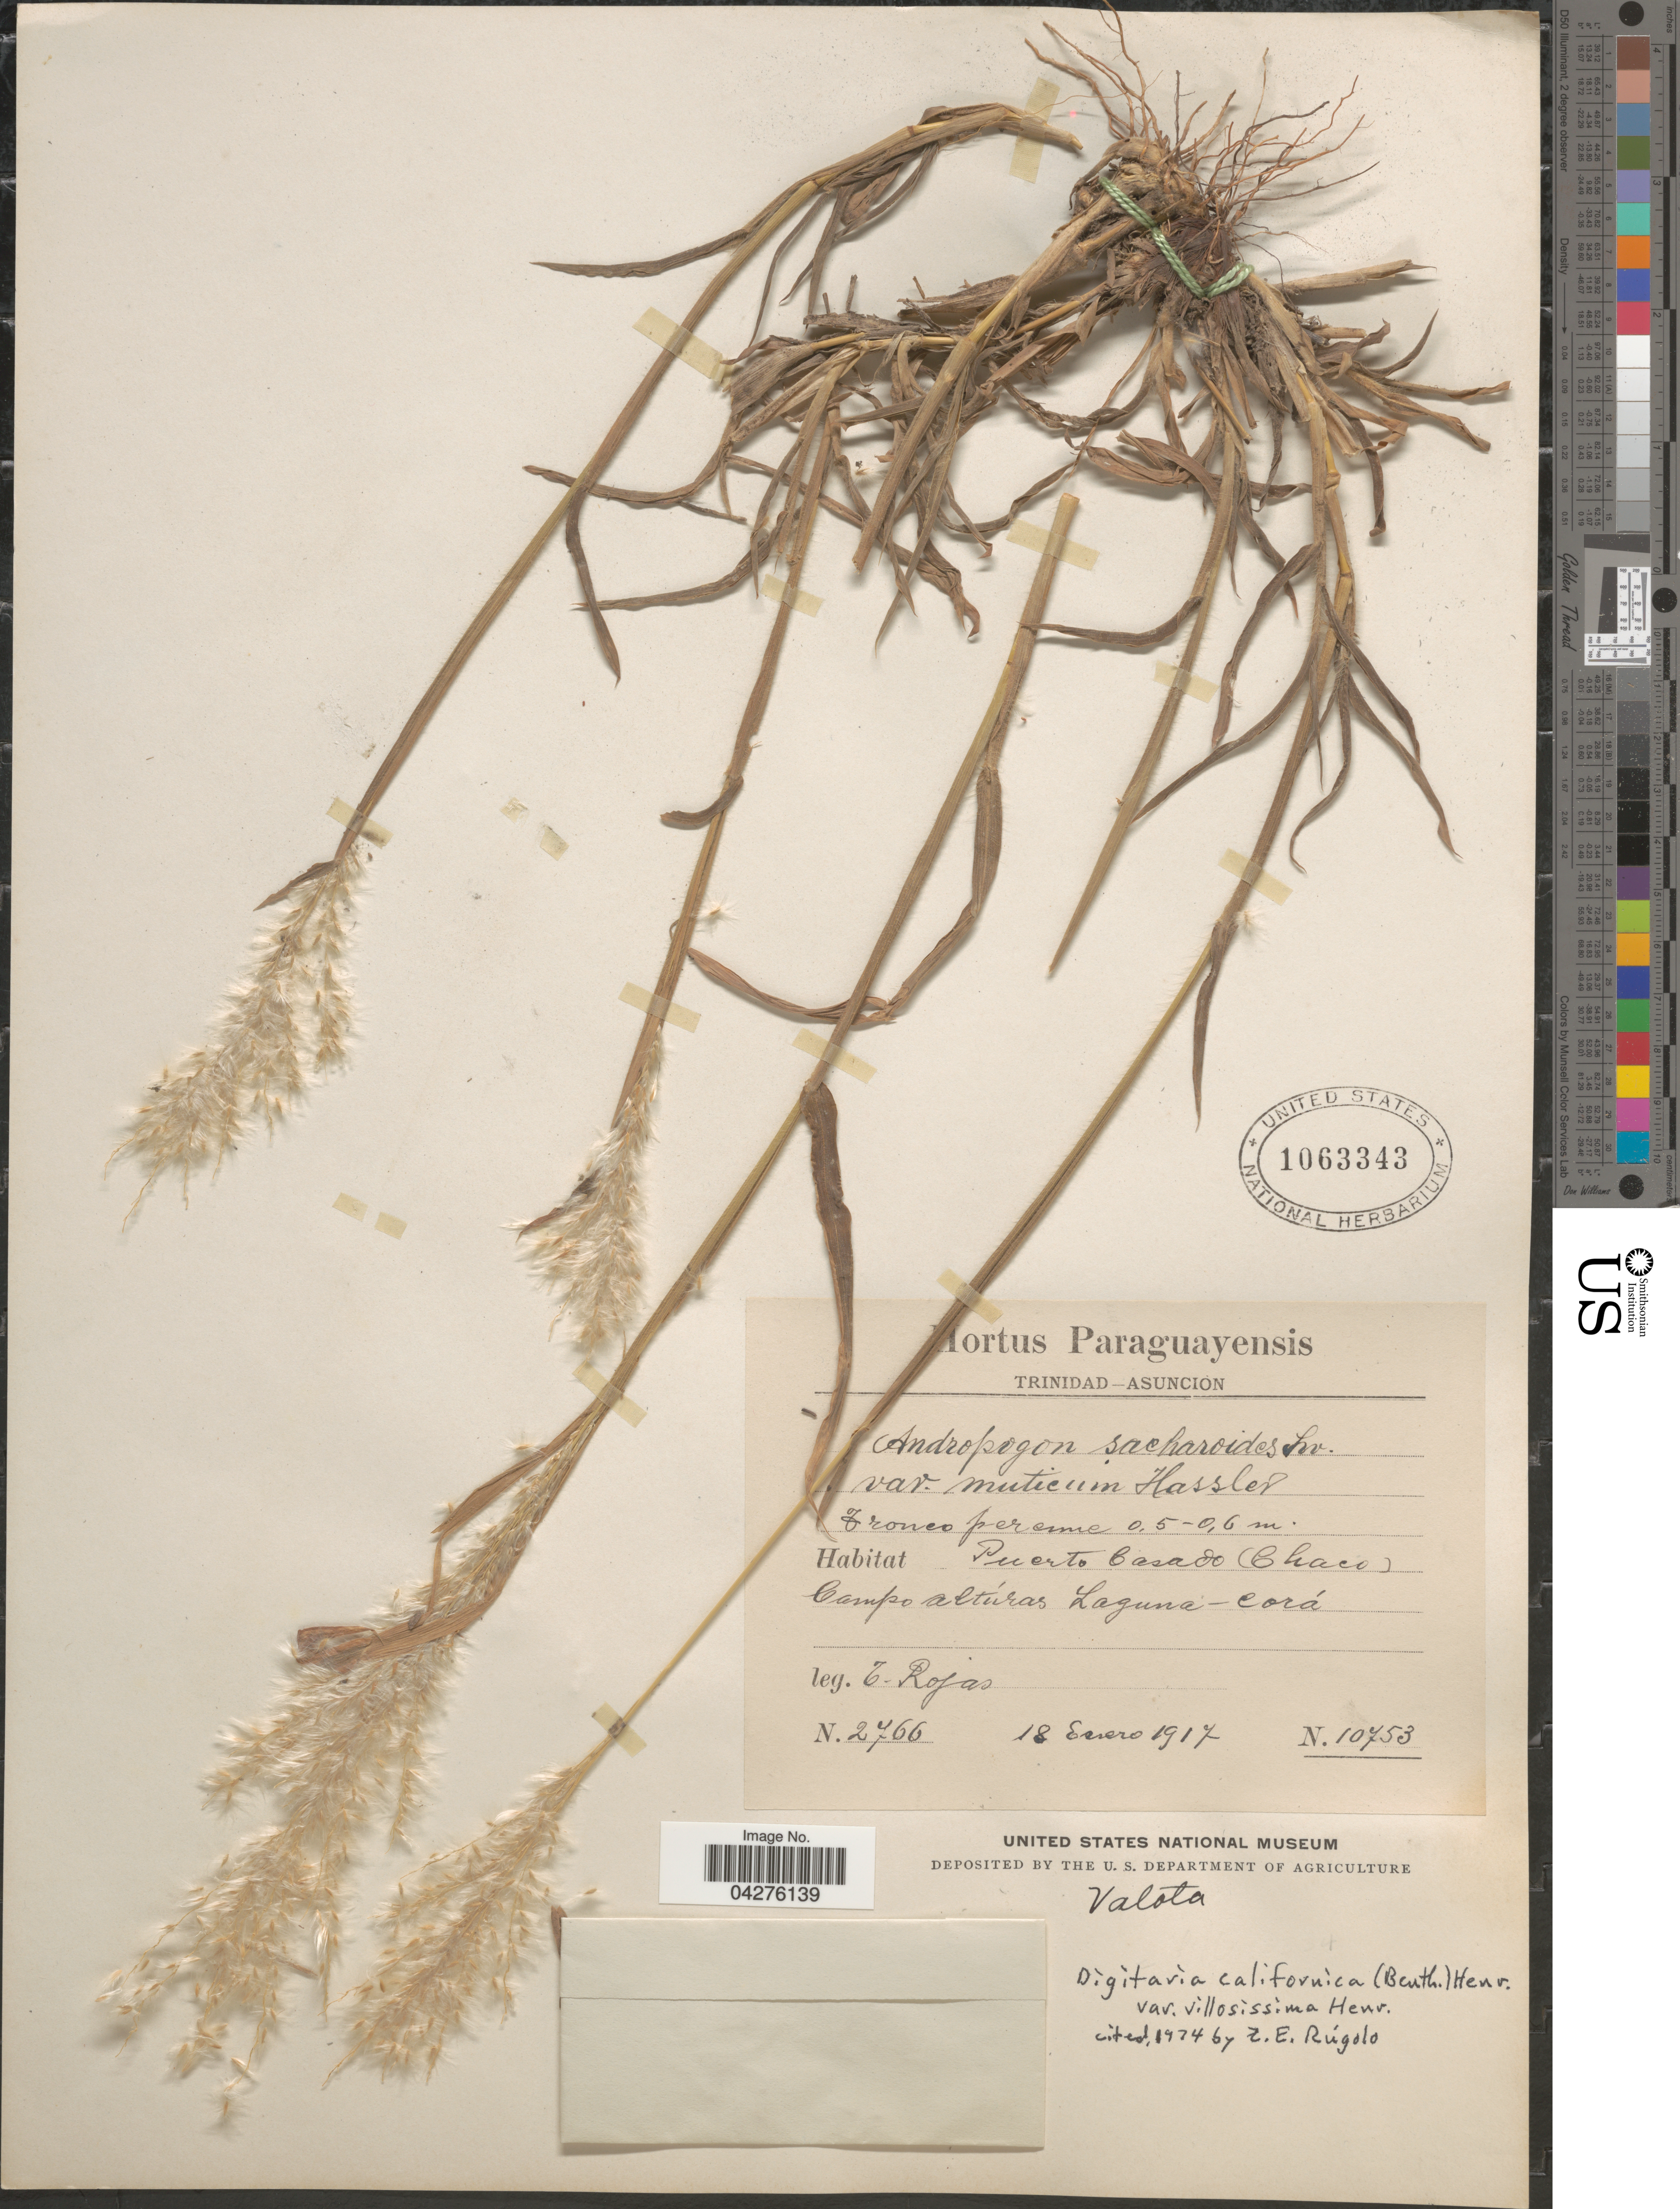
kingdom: Plantae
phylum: Tracheophyta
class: Liliopsida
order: Poales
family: Poaceae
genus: Digitaria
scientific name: Digitaria californica var. villosissima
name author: Henr.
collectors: T. Rojas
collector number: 2766/10753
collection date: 1917-01-18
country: Paraguay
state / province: Asuncion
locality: Puerto Casado (Chaco).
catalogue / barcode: US 1063343